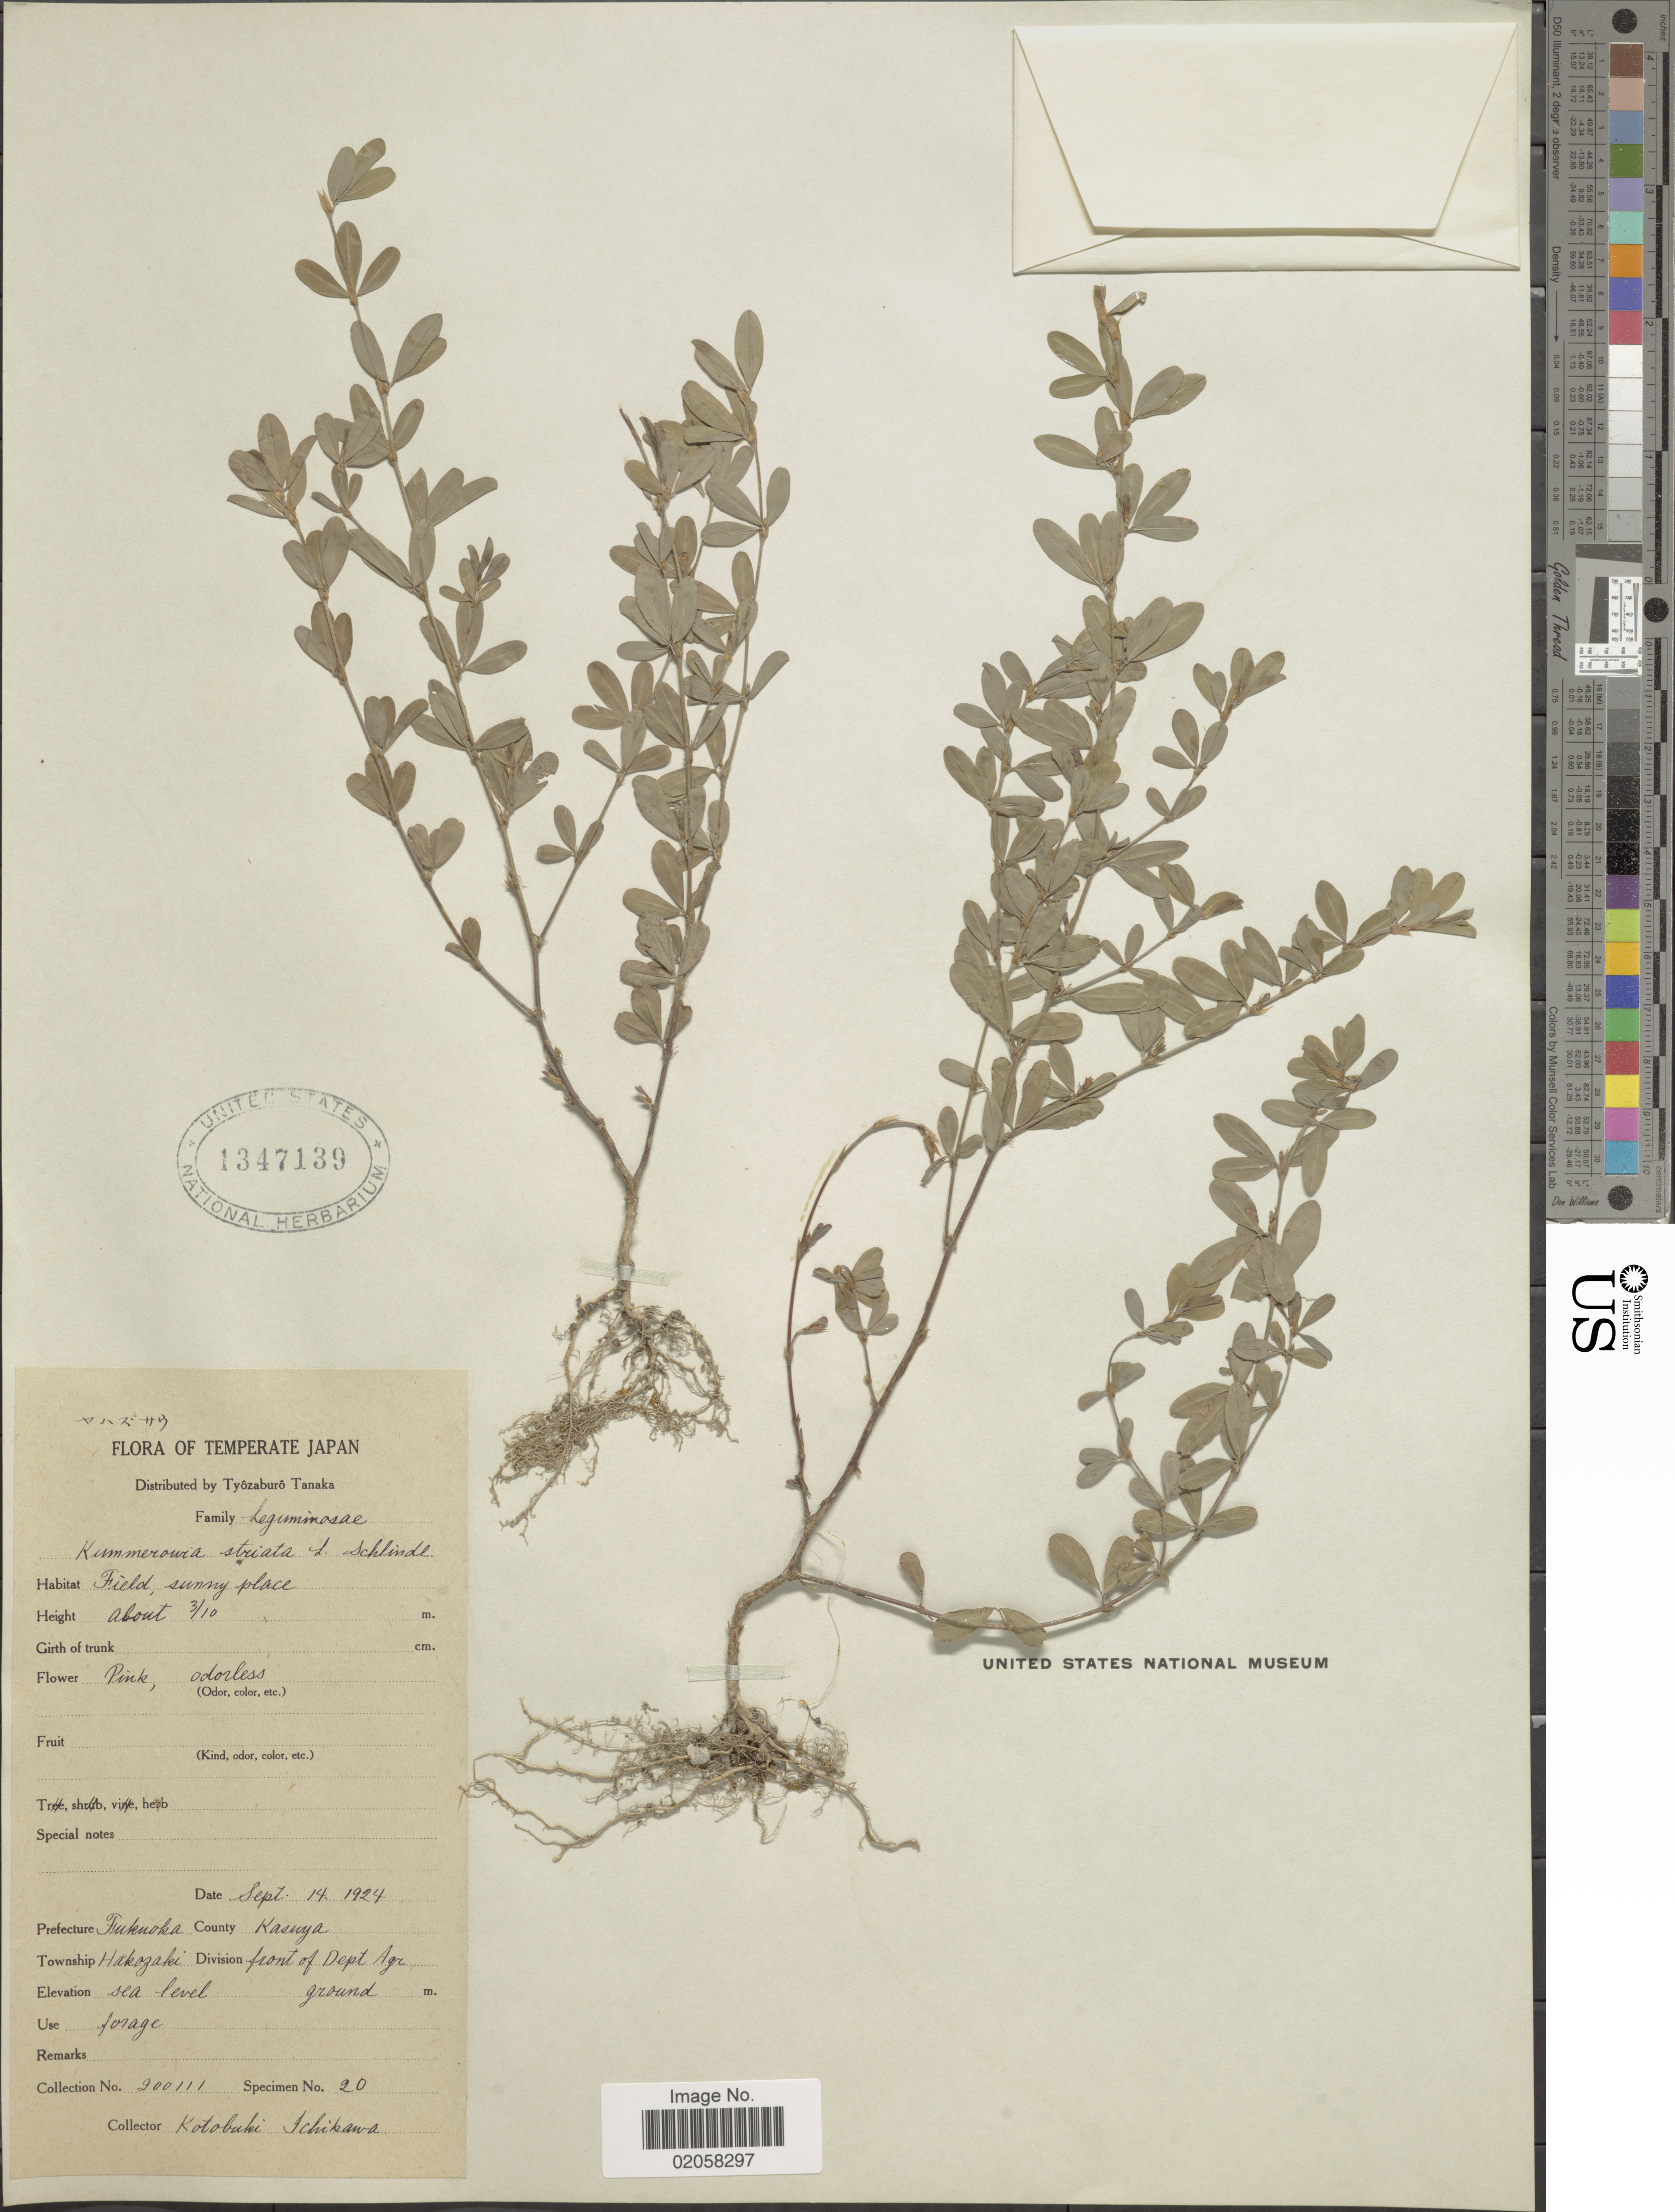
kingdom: Plantae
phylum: Tracheophyta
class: Magnoliopsida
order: Fabales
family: Fabaceae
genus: Kummerowia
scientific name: Kummerowia striata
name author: (Thunb.) Schindl.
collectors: K. Ichikawa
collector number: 200111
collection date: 1924-09-14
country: Japan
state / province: Hukuoka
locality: Prefecture Fukuoka, County Kasuya, Hakozaki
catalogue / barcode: US 1347139